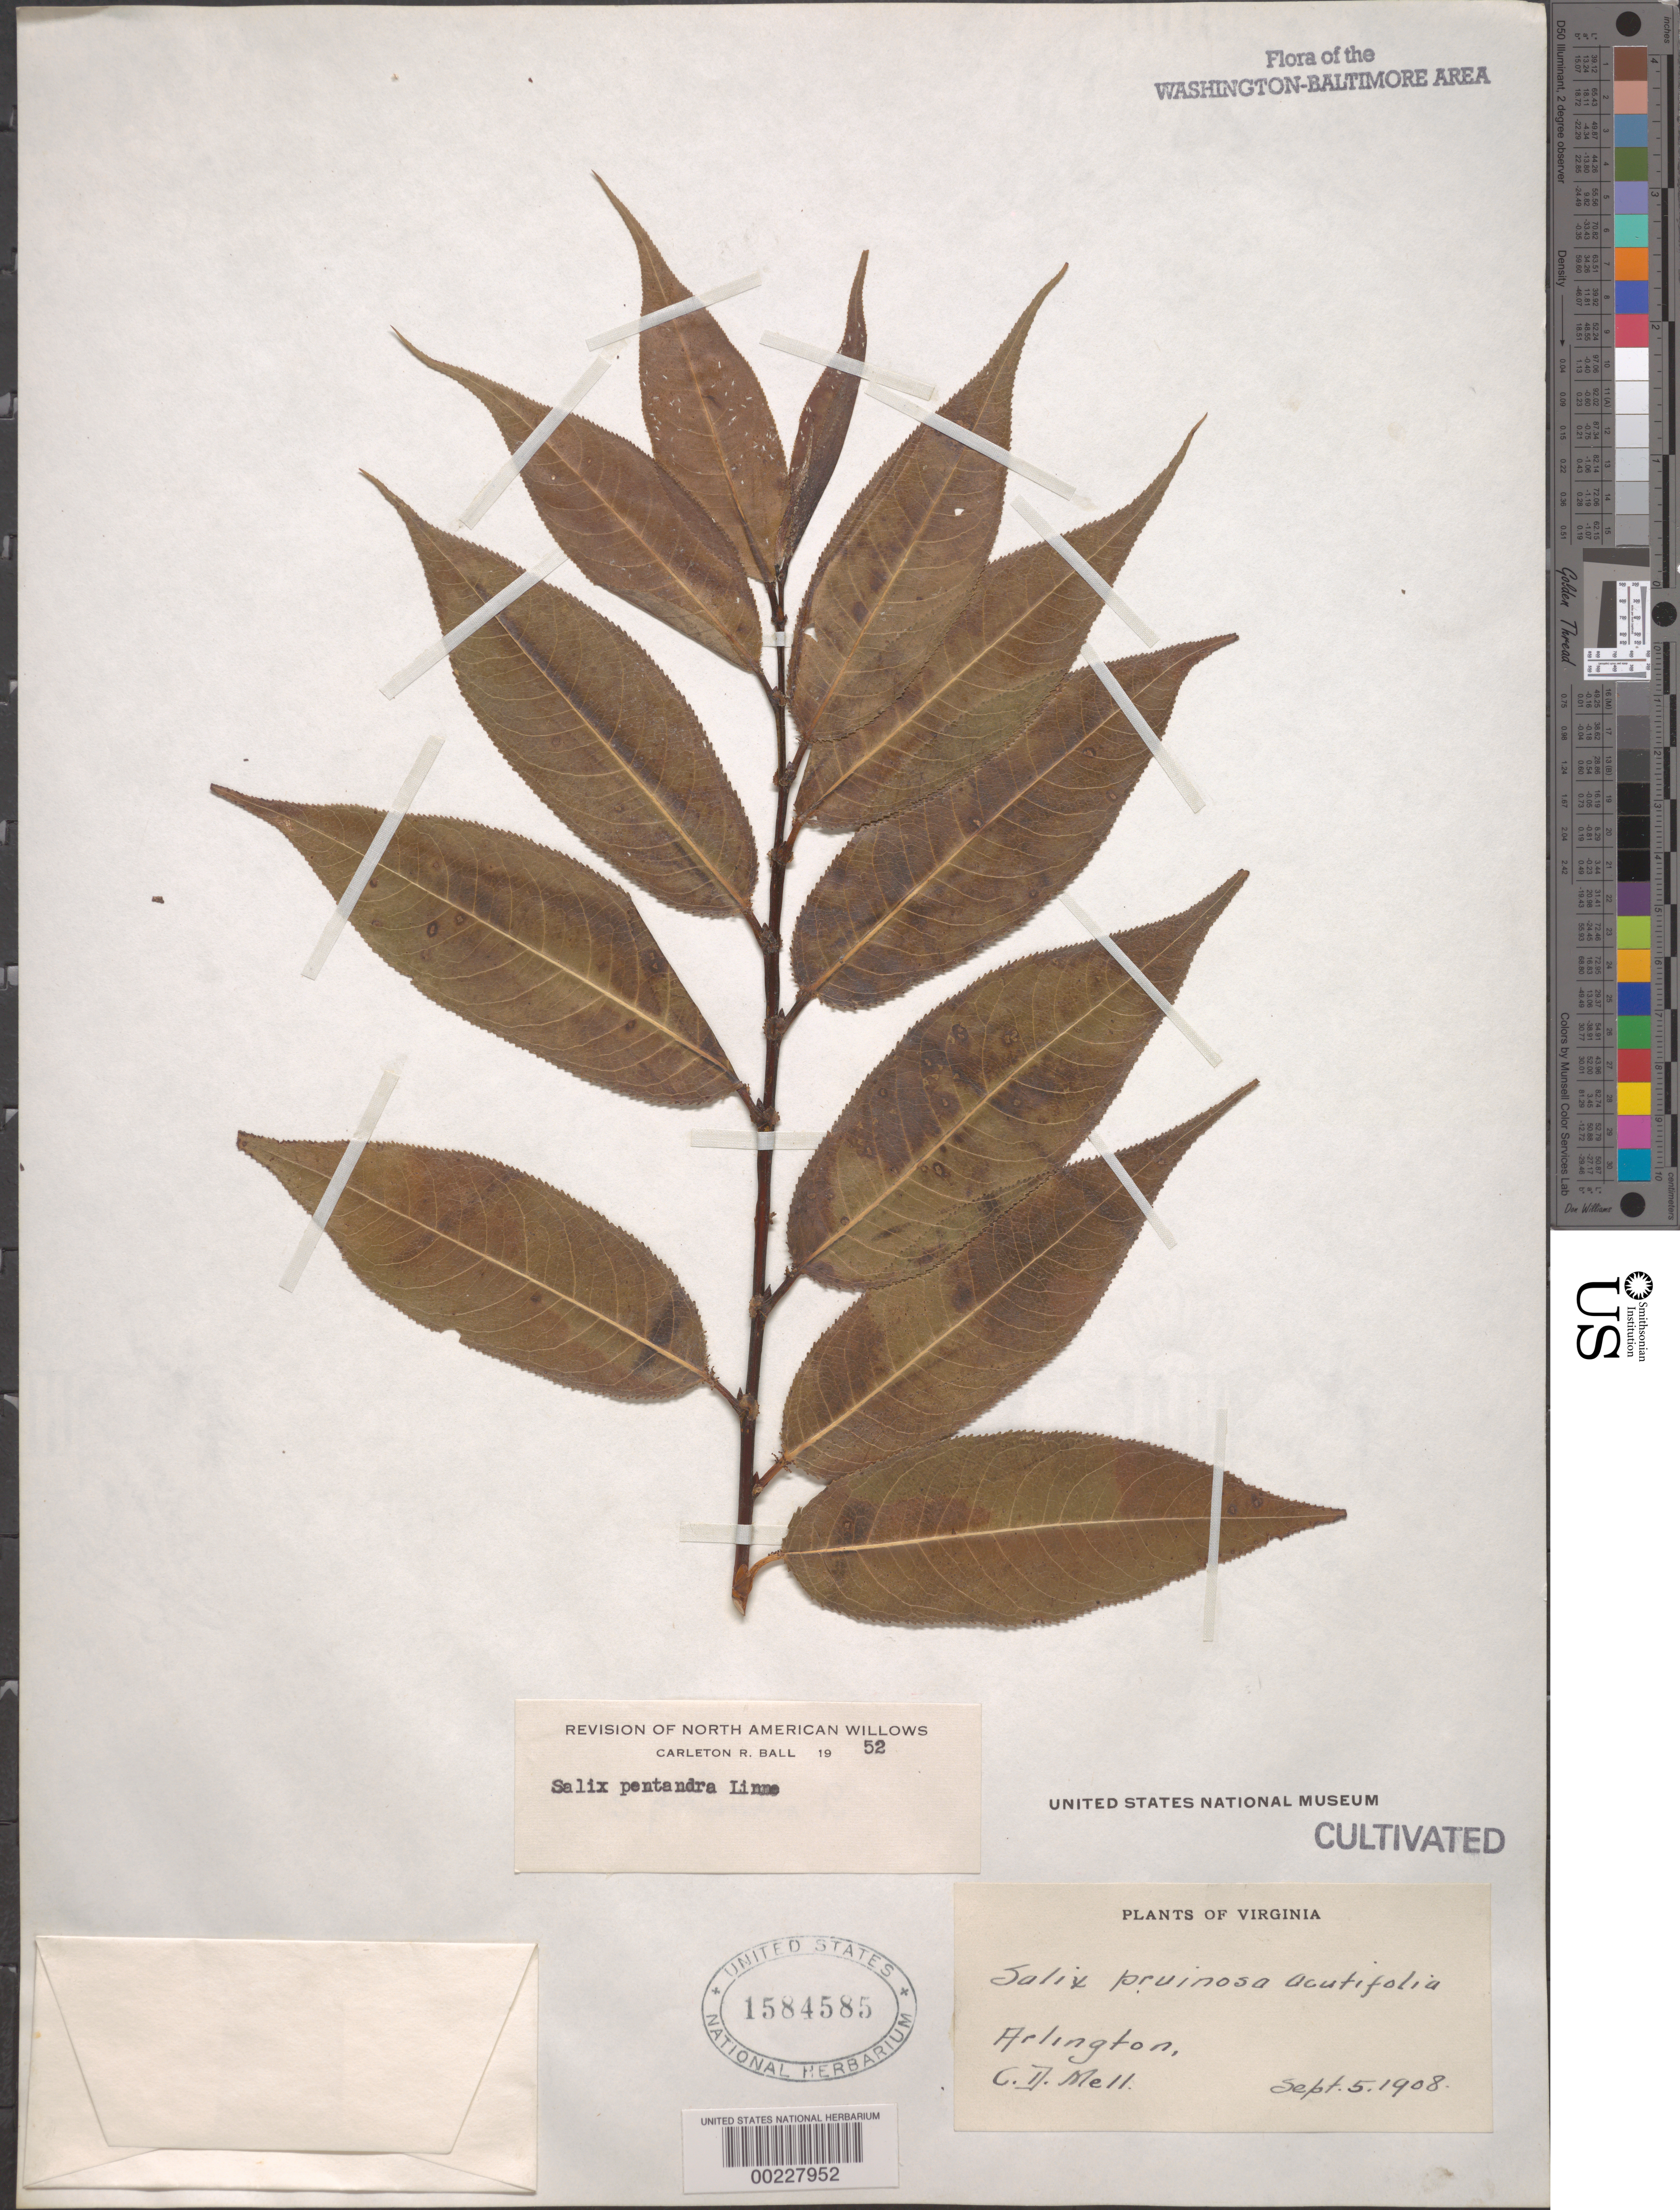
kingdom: Plantae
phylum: Tracheophyta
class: Magnoliopsida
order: Malpighiales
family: Salicaceae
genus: Salix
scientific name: Salix pentandra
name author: L.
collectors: C. D. Mell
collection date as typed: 05 Sep 1908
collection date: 1908-09-05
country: United States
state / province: Virginia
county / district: Arlington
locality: Arlington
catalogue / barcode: US 1584585